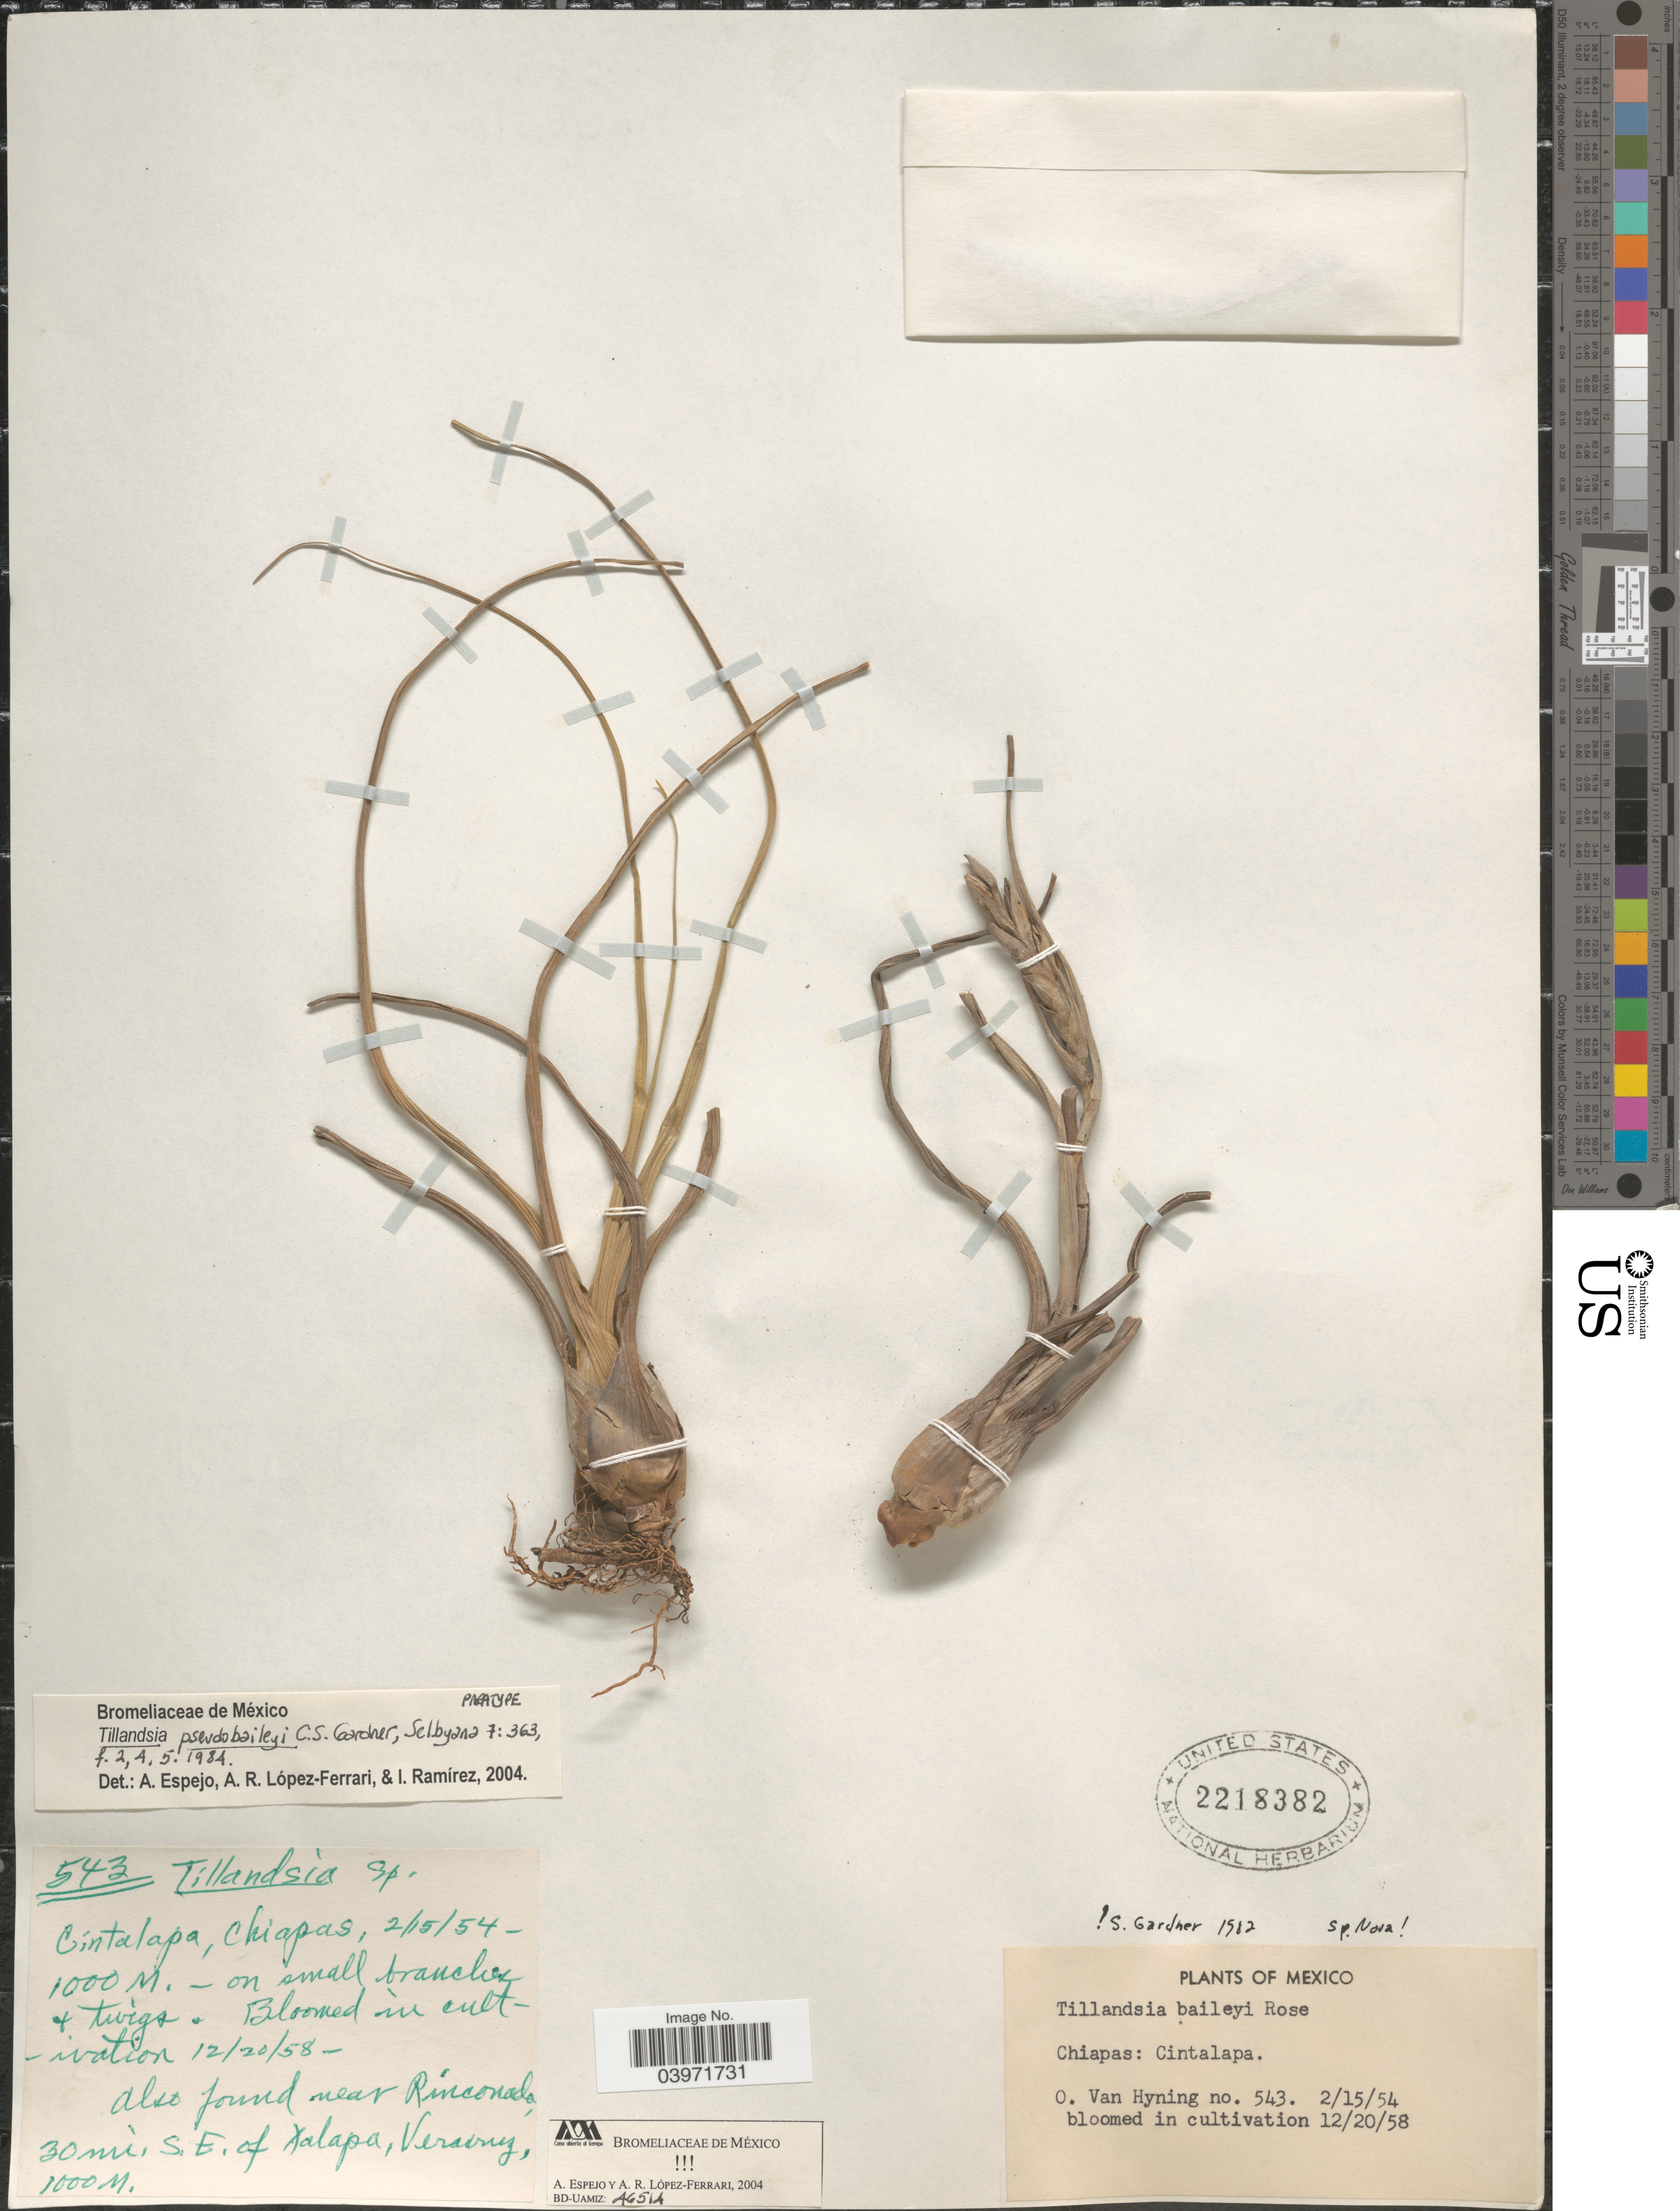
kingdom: Plantae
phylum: Tracheophyta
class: Liliopsida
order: Poales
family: Bromeliaceae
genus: Tillandsia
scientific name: Tillandsia pseudobaileyi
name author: C.S. Gardner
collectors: O. Van Hyning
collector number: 543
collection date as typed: Transcribed d/m/y: 15/2/54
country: Mexico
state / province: Chiapas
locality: Cintalapa.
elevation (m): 1000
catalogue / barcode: US 2218382